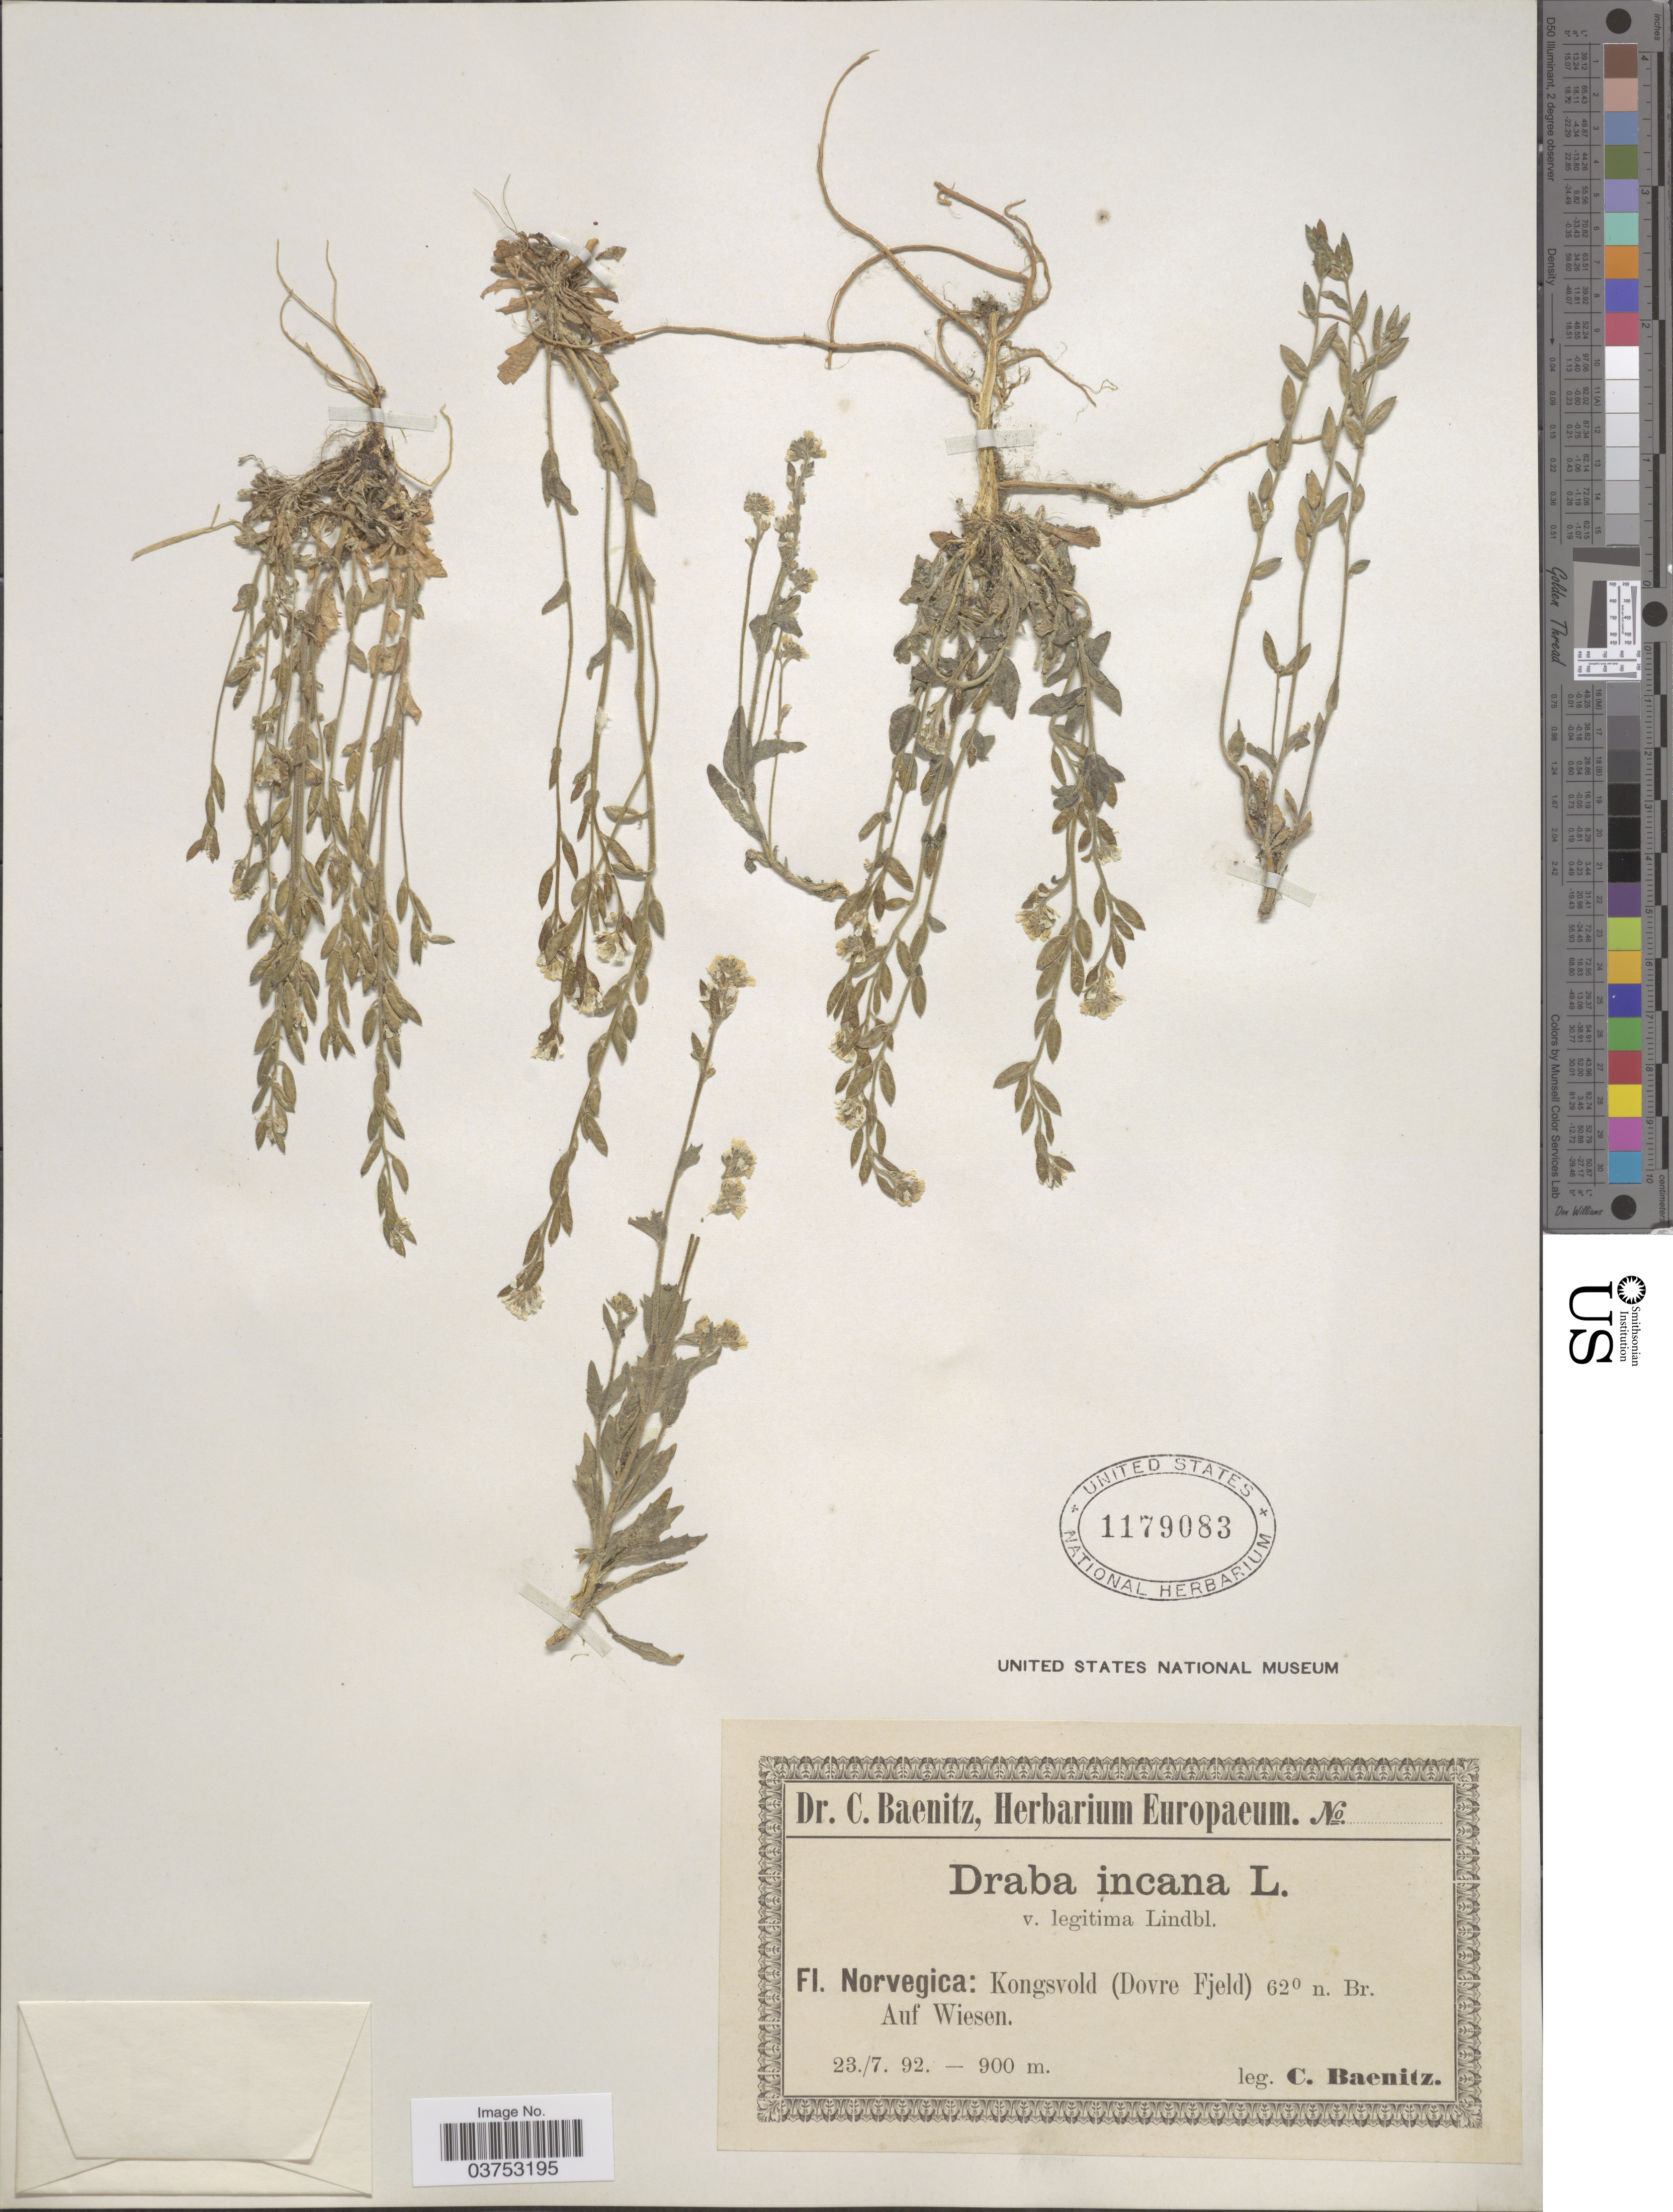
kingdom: Plantae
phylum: Tracheophyta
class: Magnoliopsida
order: Brassicales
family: Brassicaceae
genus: Draba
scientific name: Draba incana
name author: L.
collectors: C. G. Baenitz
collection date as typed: Transcribed d/m/y: 23/7/92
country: Norway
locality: Norvegica: Kongsvold (Dovre Fjeld). Auf Wiesen.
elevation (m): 900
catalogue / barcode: US 1179083